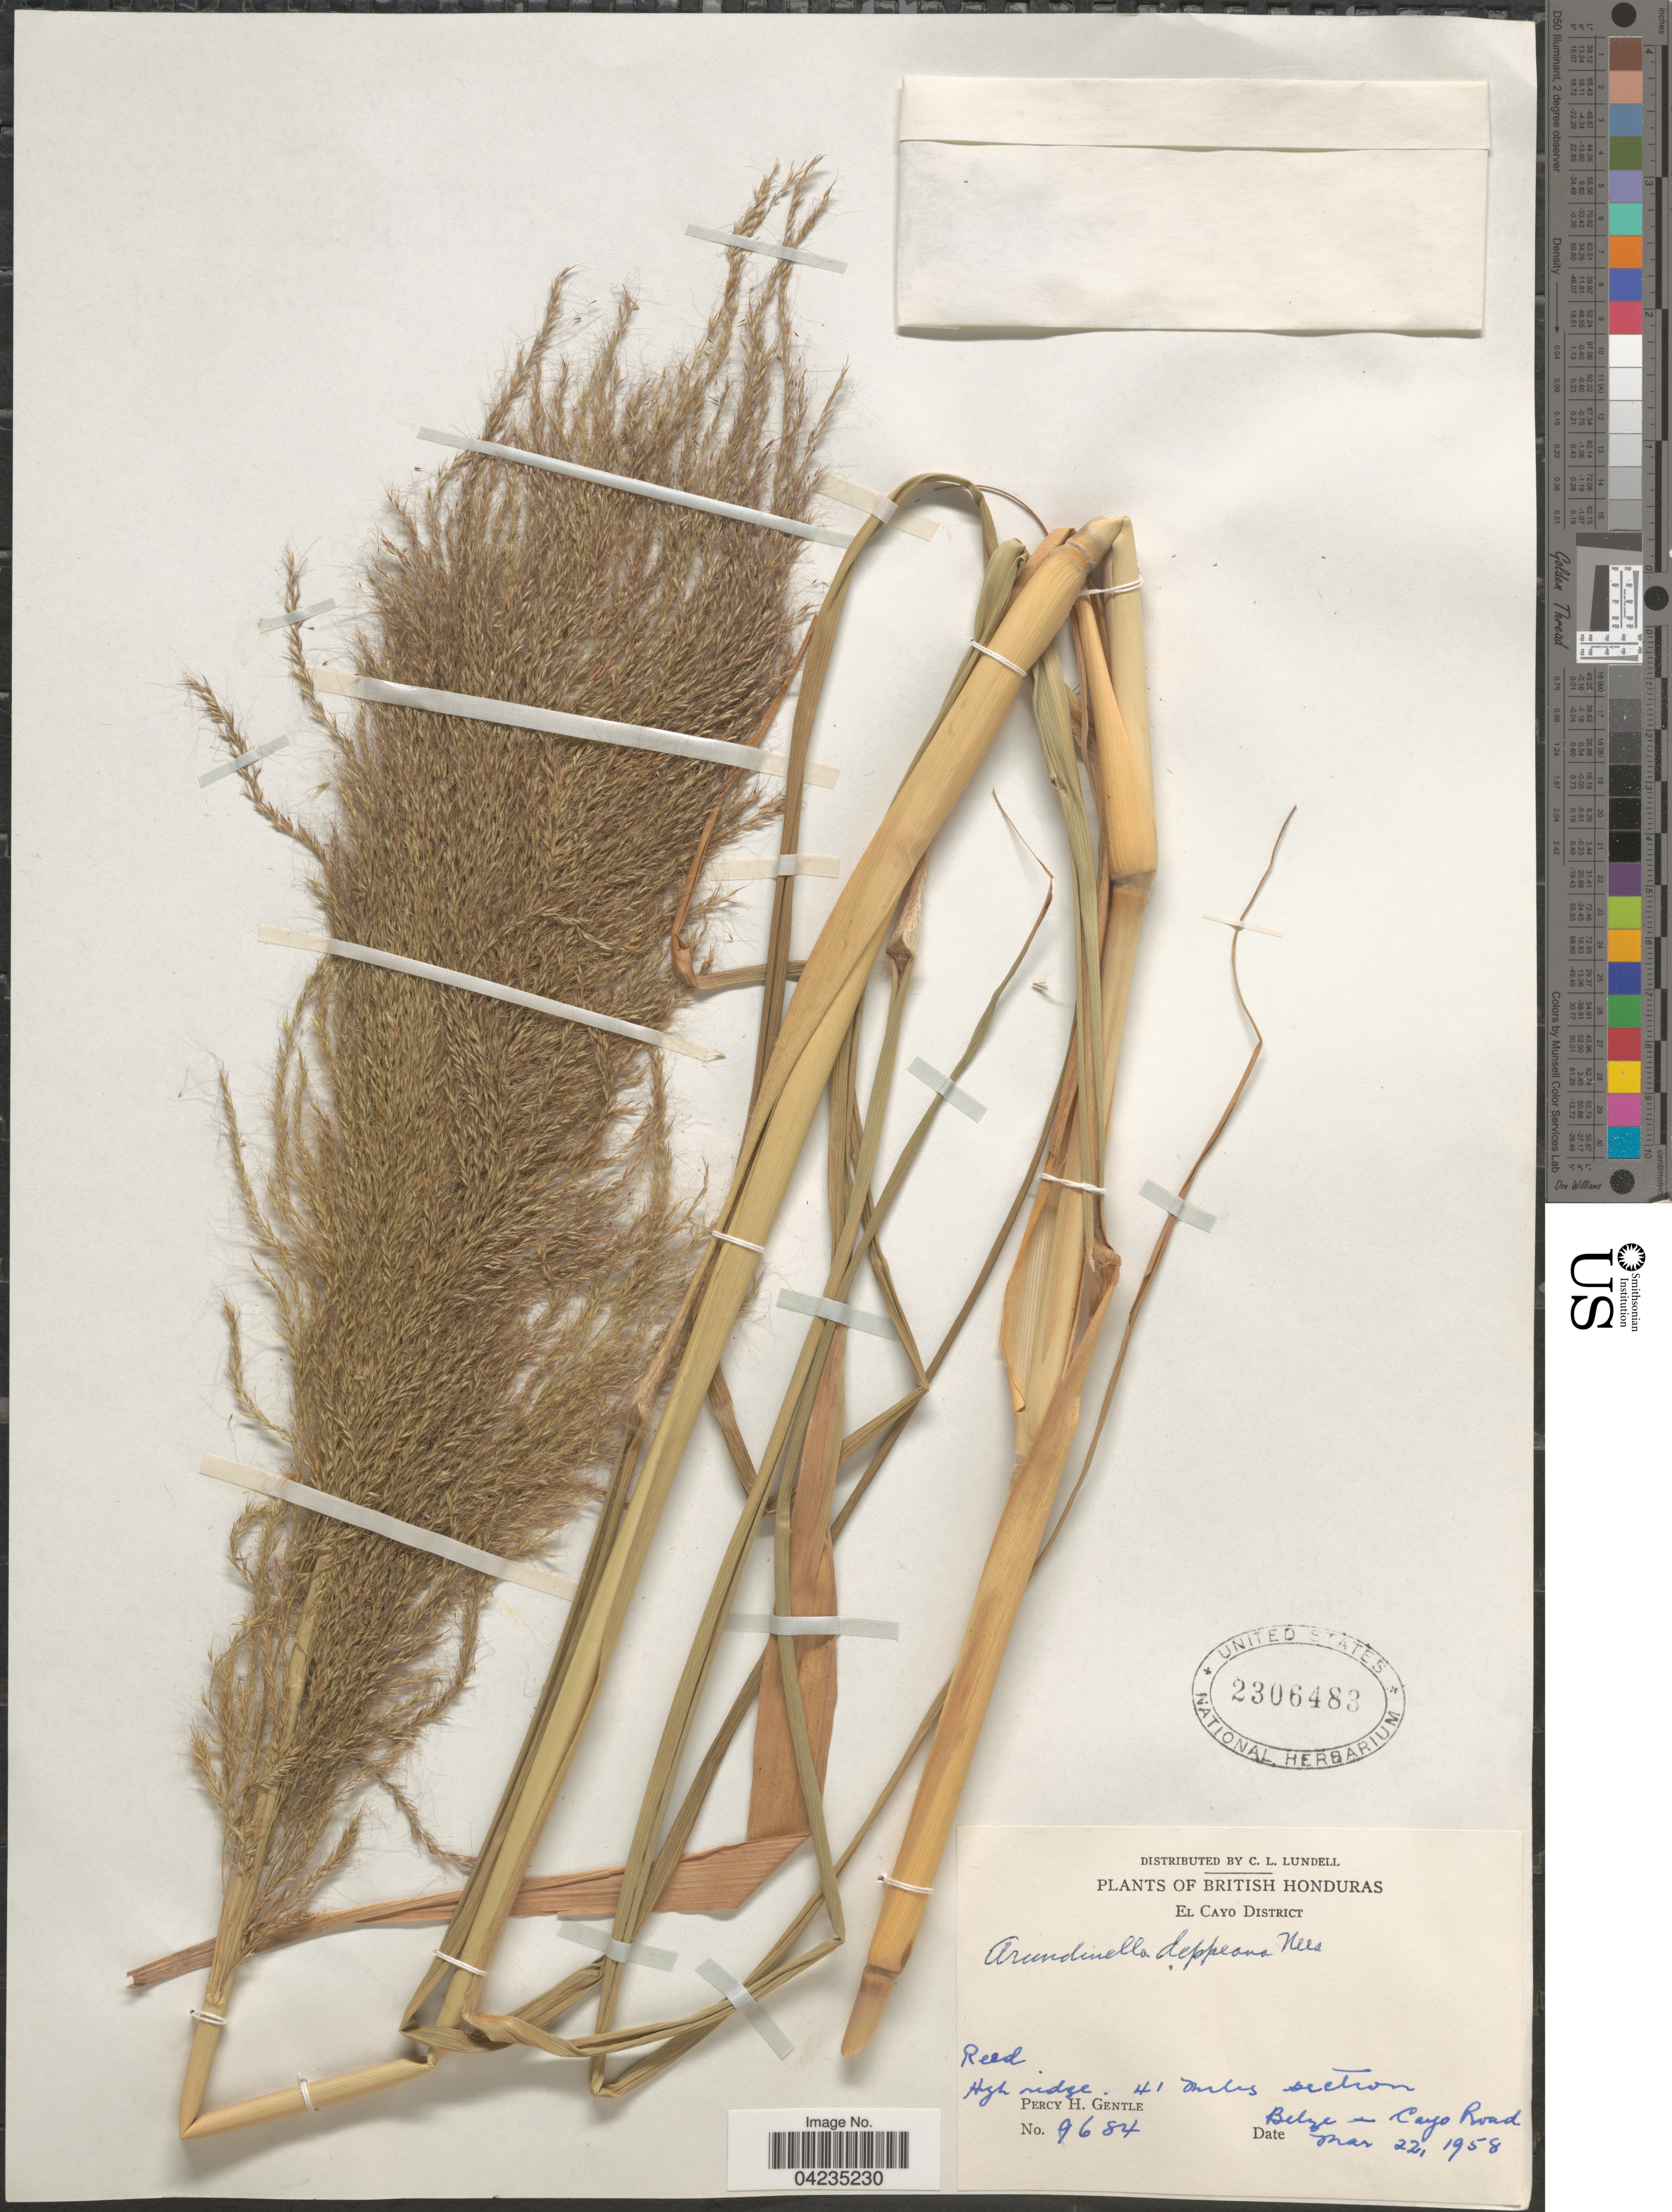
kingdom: Plantae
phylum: Tracheophyta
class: Liliopsida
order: Poales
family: Poaceae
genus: Arundinella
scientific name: Arundinella deppeana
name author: Nees ex Steud.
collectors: P. H. Gentle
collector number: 9684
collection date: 1958-03-22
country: Belize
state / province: Cayo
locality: British Honduras. El Cayo District. High ridge. 41 miles section. Belize to Cayo Road.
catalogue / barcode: US 2306483